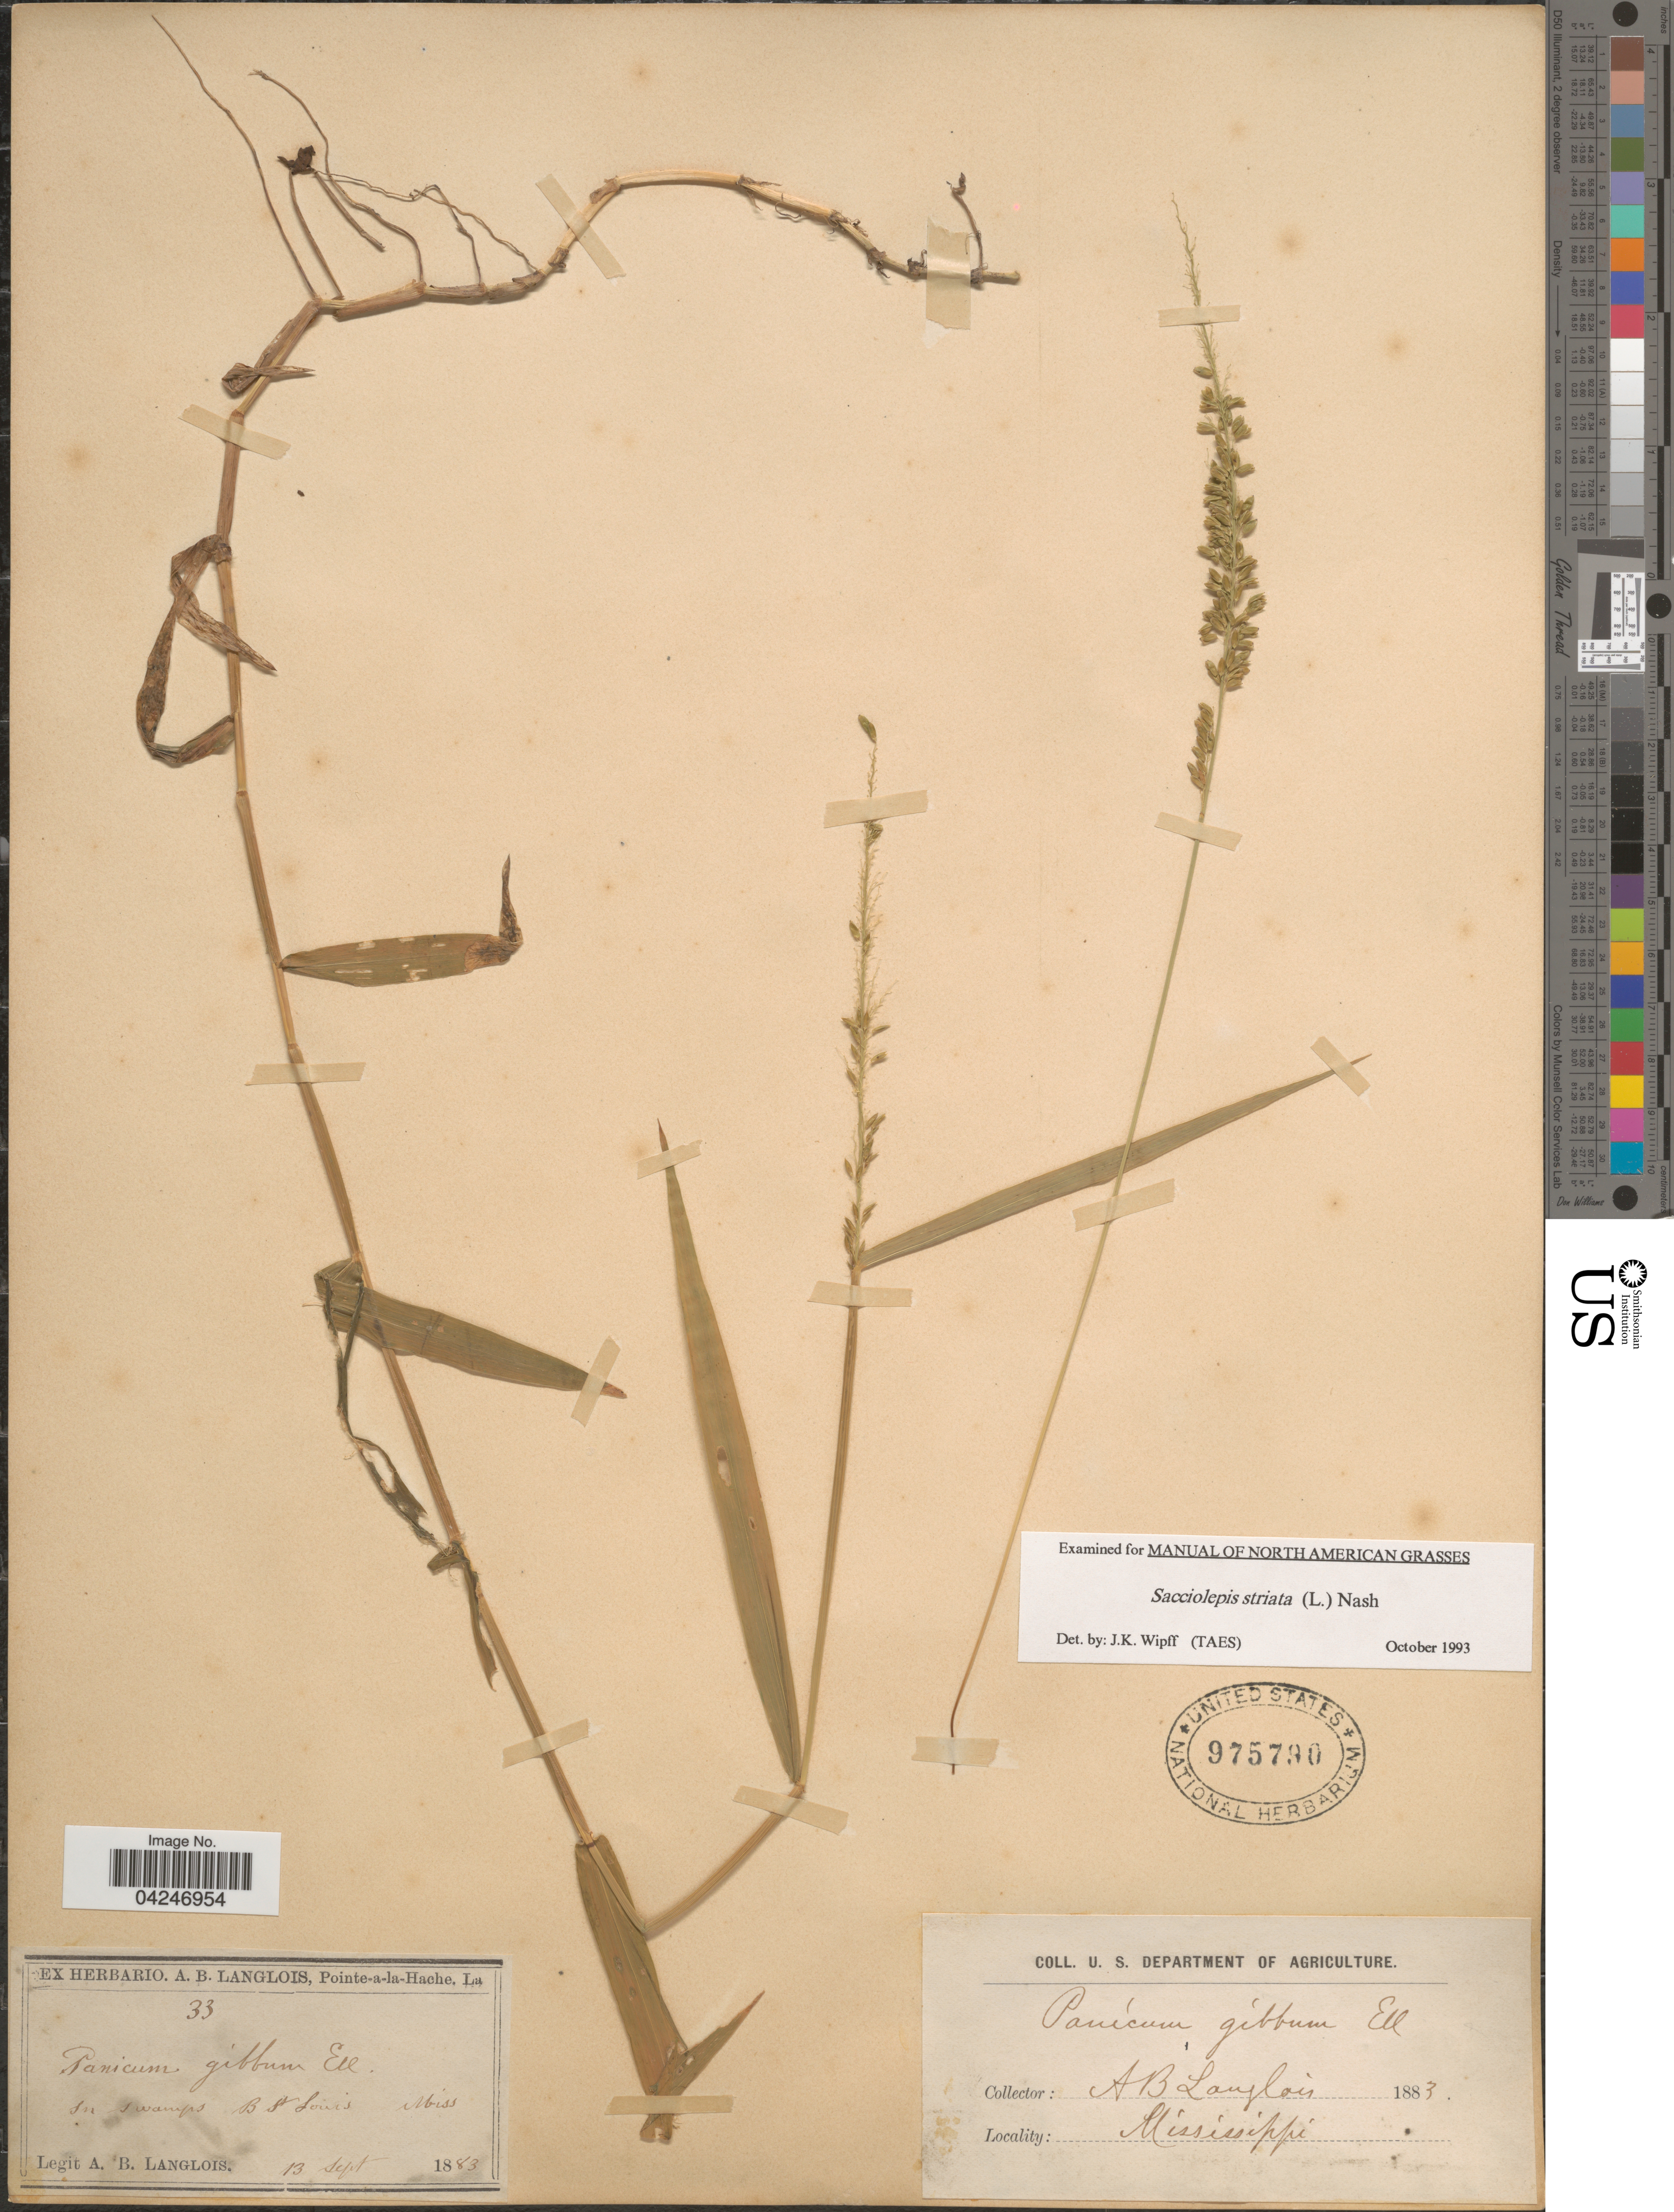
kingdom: Plantae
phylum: Tracheophyta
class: Liliopsida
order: Poales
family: Poaceae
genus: Sacciolepis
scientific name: Sacciolepis striata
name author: (L.) Nash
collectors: A. Langlois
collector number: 33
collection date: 1883-09-13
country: United States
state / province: Mississippi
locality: In swamps B St Louis.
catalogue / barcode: US 975790